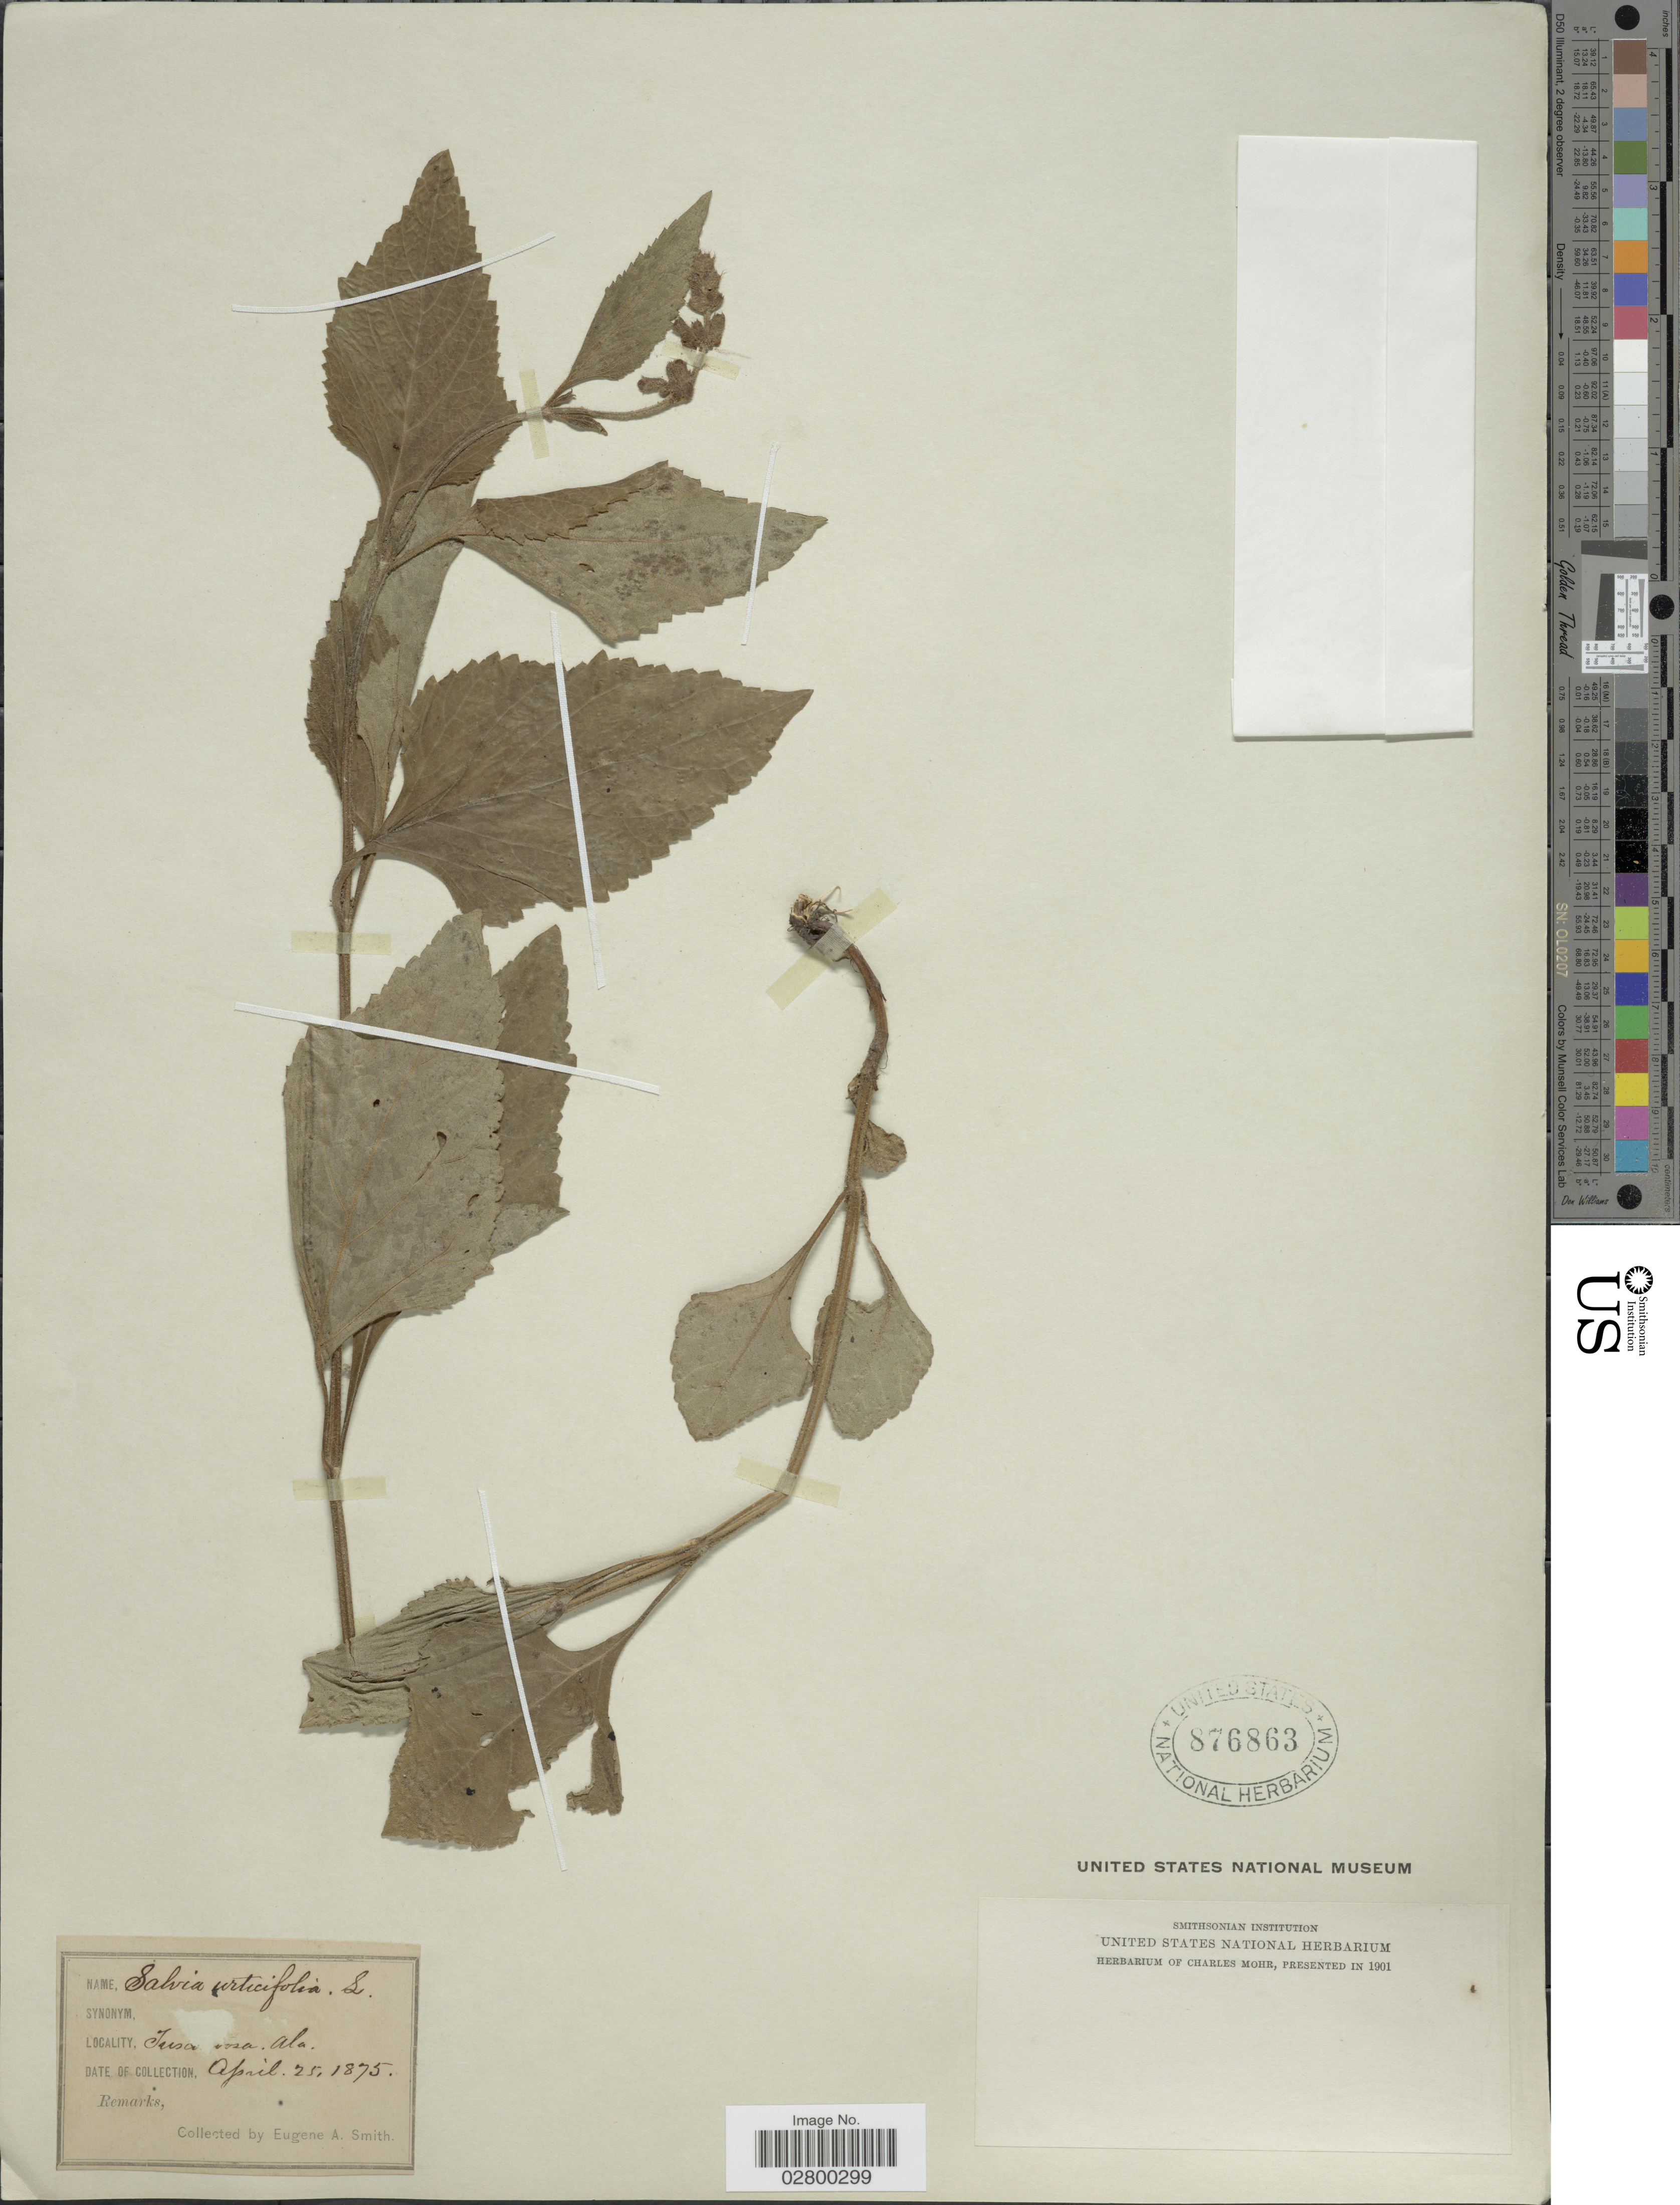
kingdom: Plantae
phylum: Tracheophyta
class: Magnoliopsida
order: Lamiales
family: Lamiaceae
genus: Salvia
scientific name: Salvia urticifolia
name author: L.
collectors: E. A. Smith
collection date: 1875-04-25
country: United States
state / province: Alabama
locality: Tuscaloosa.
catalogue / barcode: US 876863